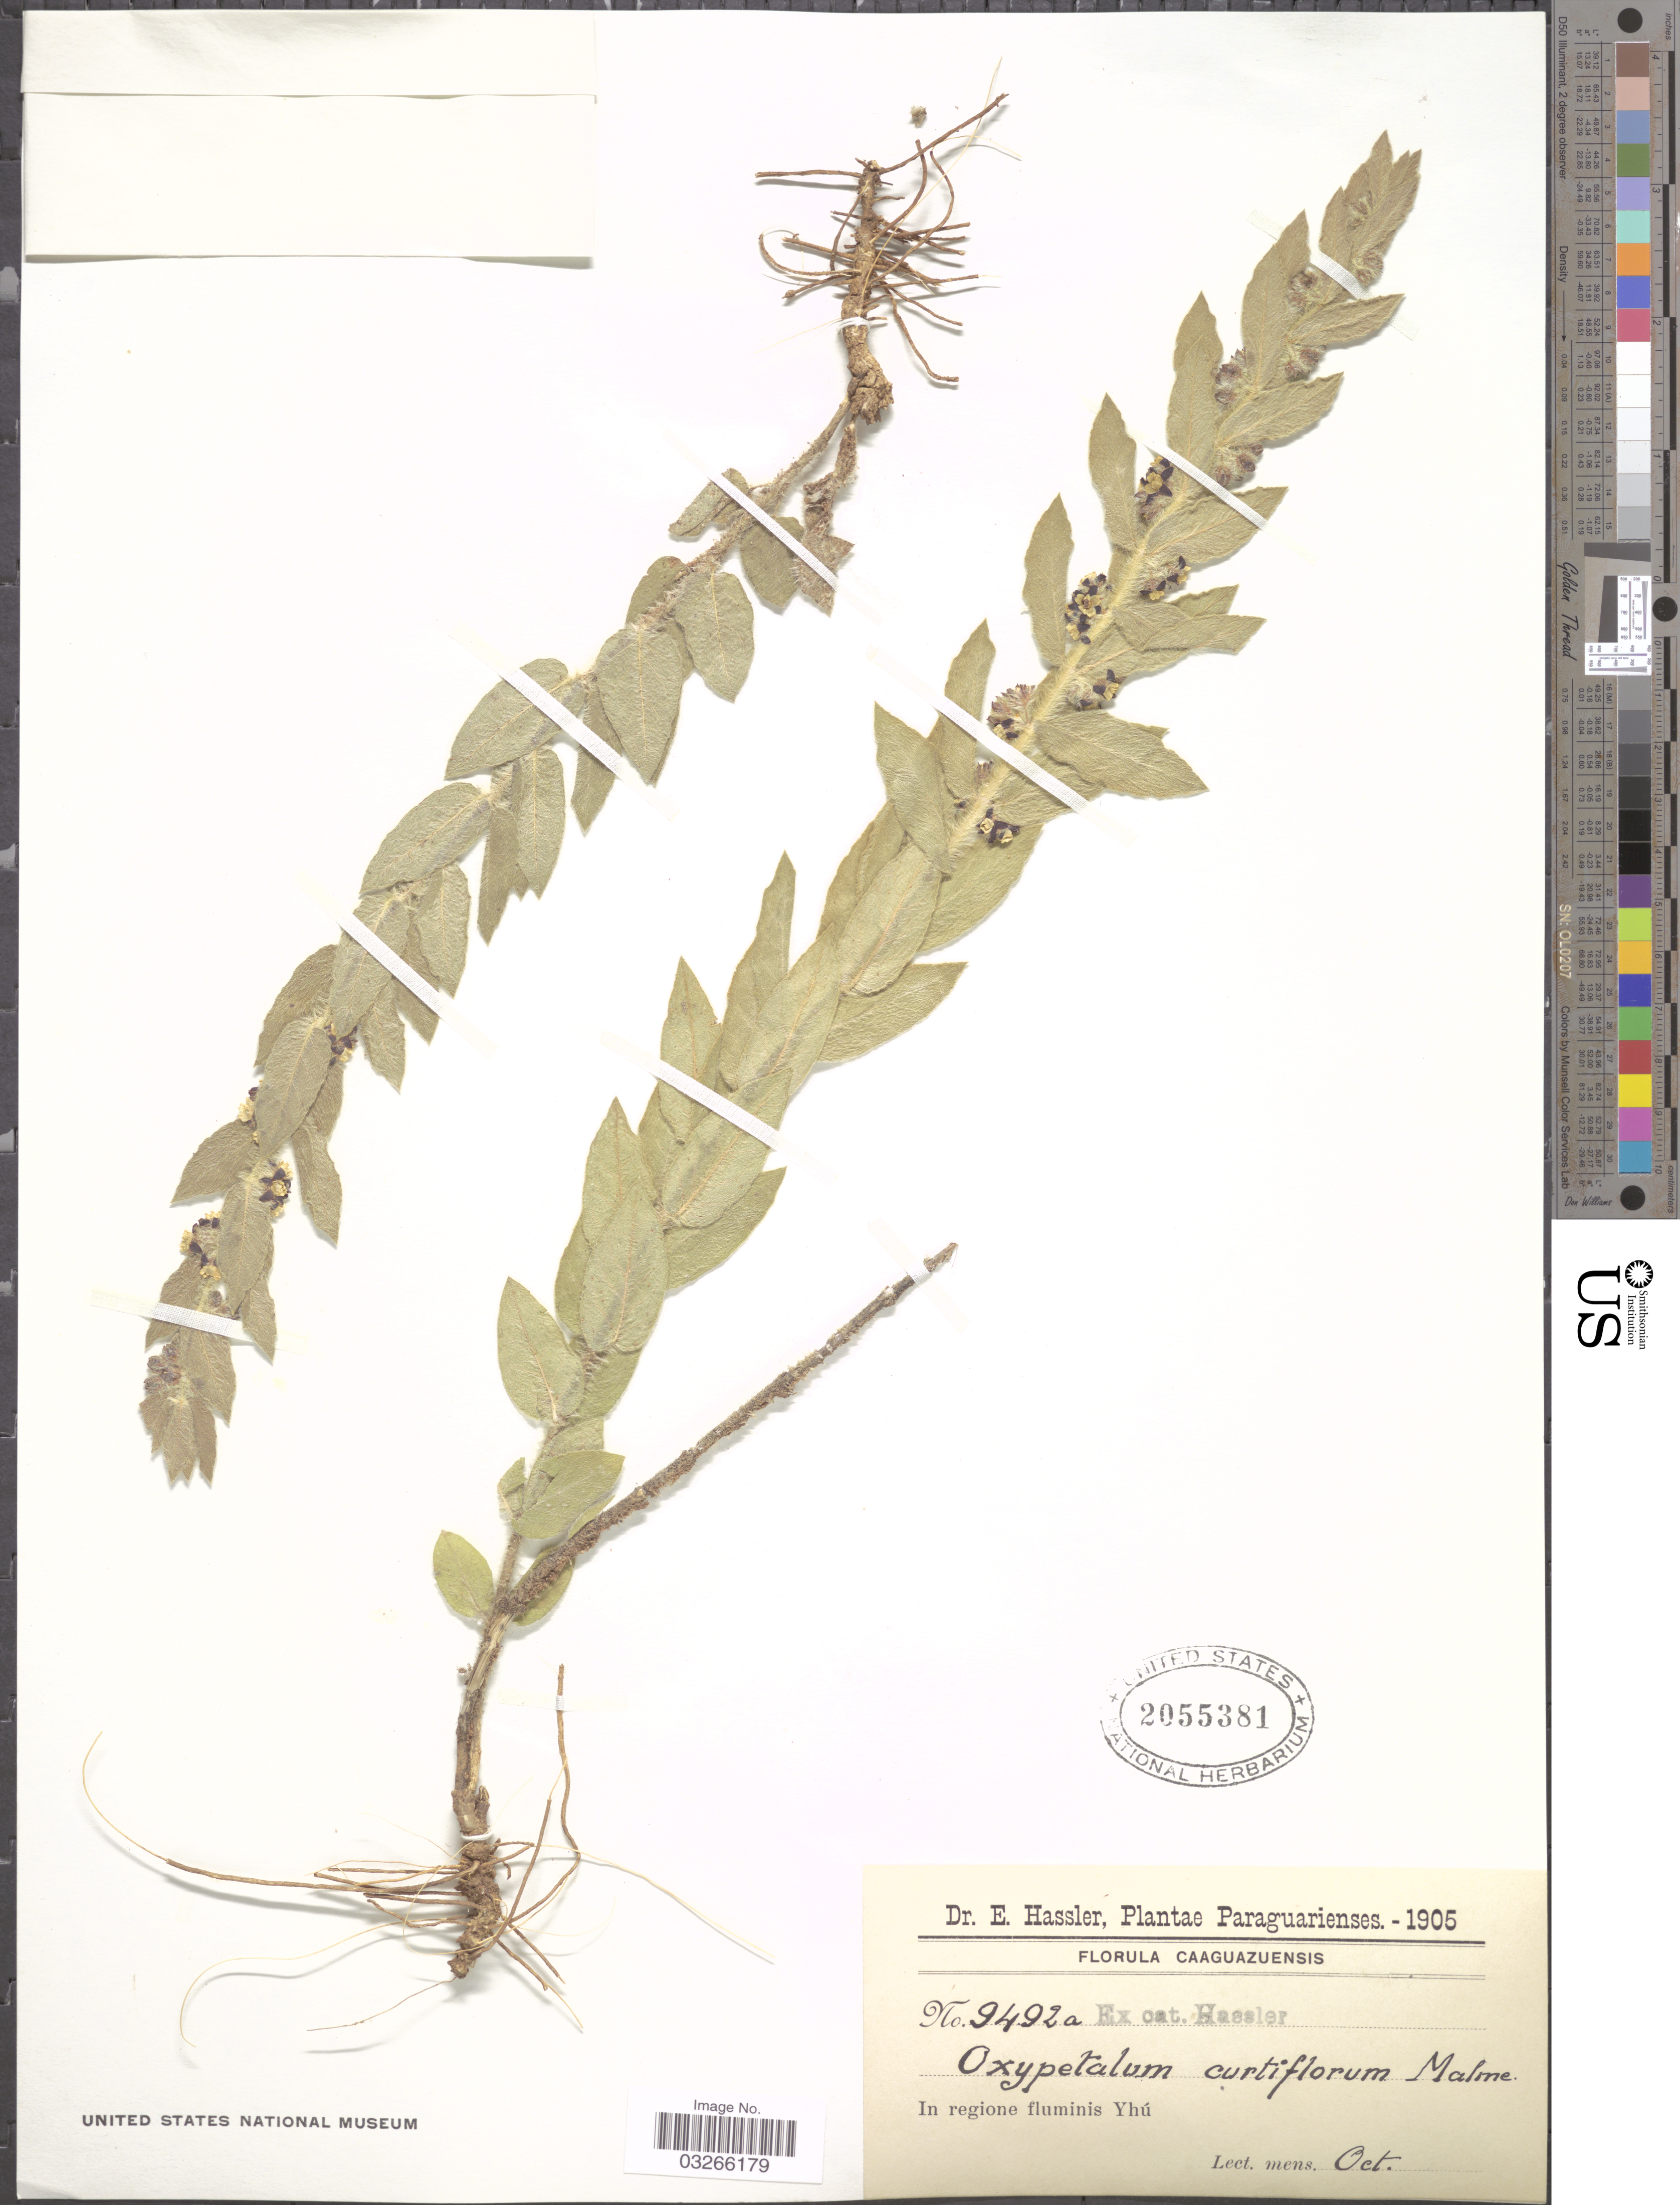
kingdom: Plantae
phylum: Tracheophyta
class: Magnoliopsida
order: Gentianales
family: Apocynaceae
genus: Oxypetalum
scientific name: Oxypetalum curtiflorum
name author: Malme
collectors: E. Hassler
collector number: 9492a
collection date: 1905-10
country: Paraguay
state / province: Caaguazu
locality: In regione fluminis Yhú.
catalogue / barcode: US 2055381